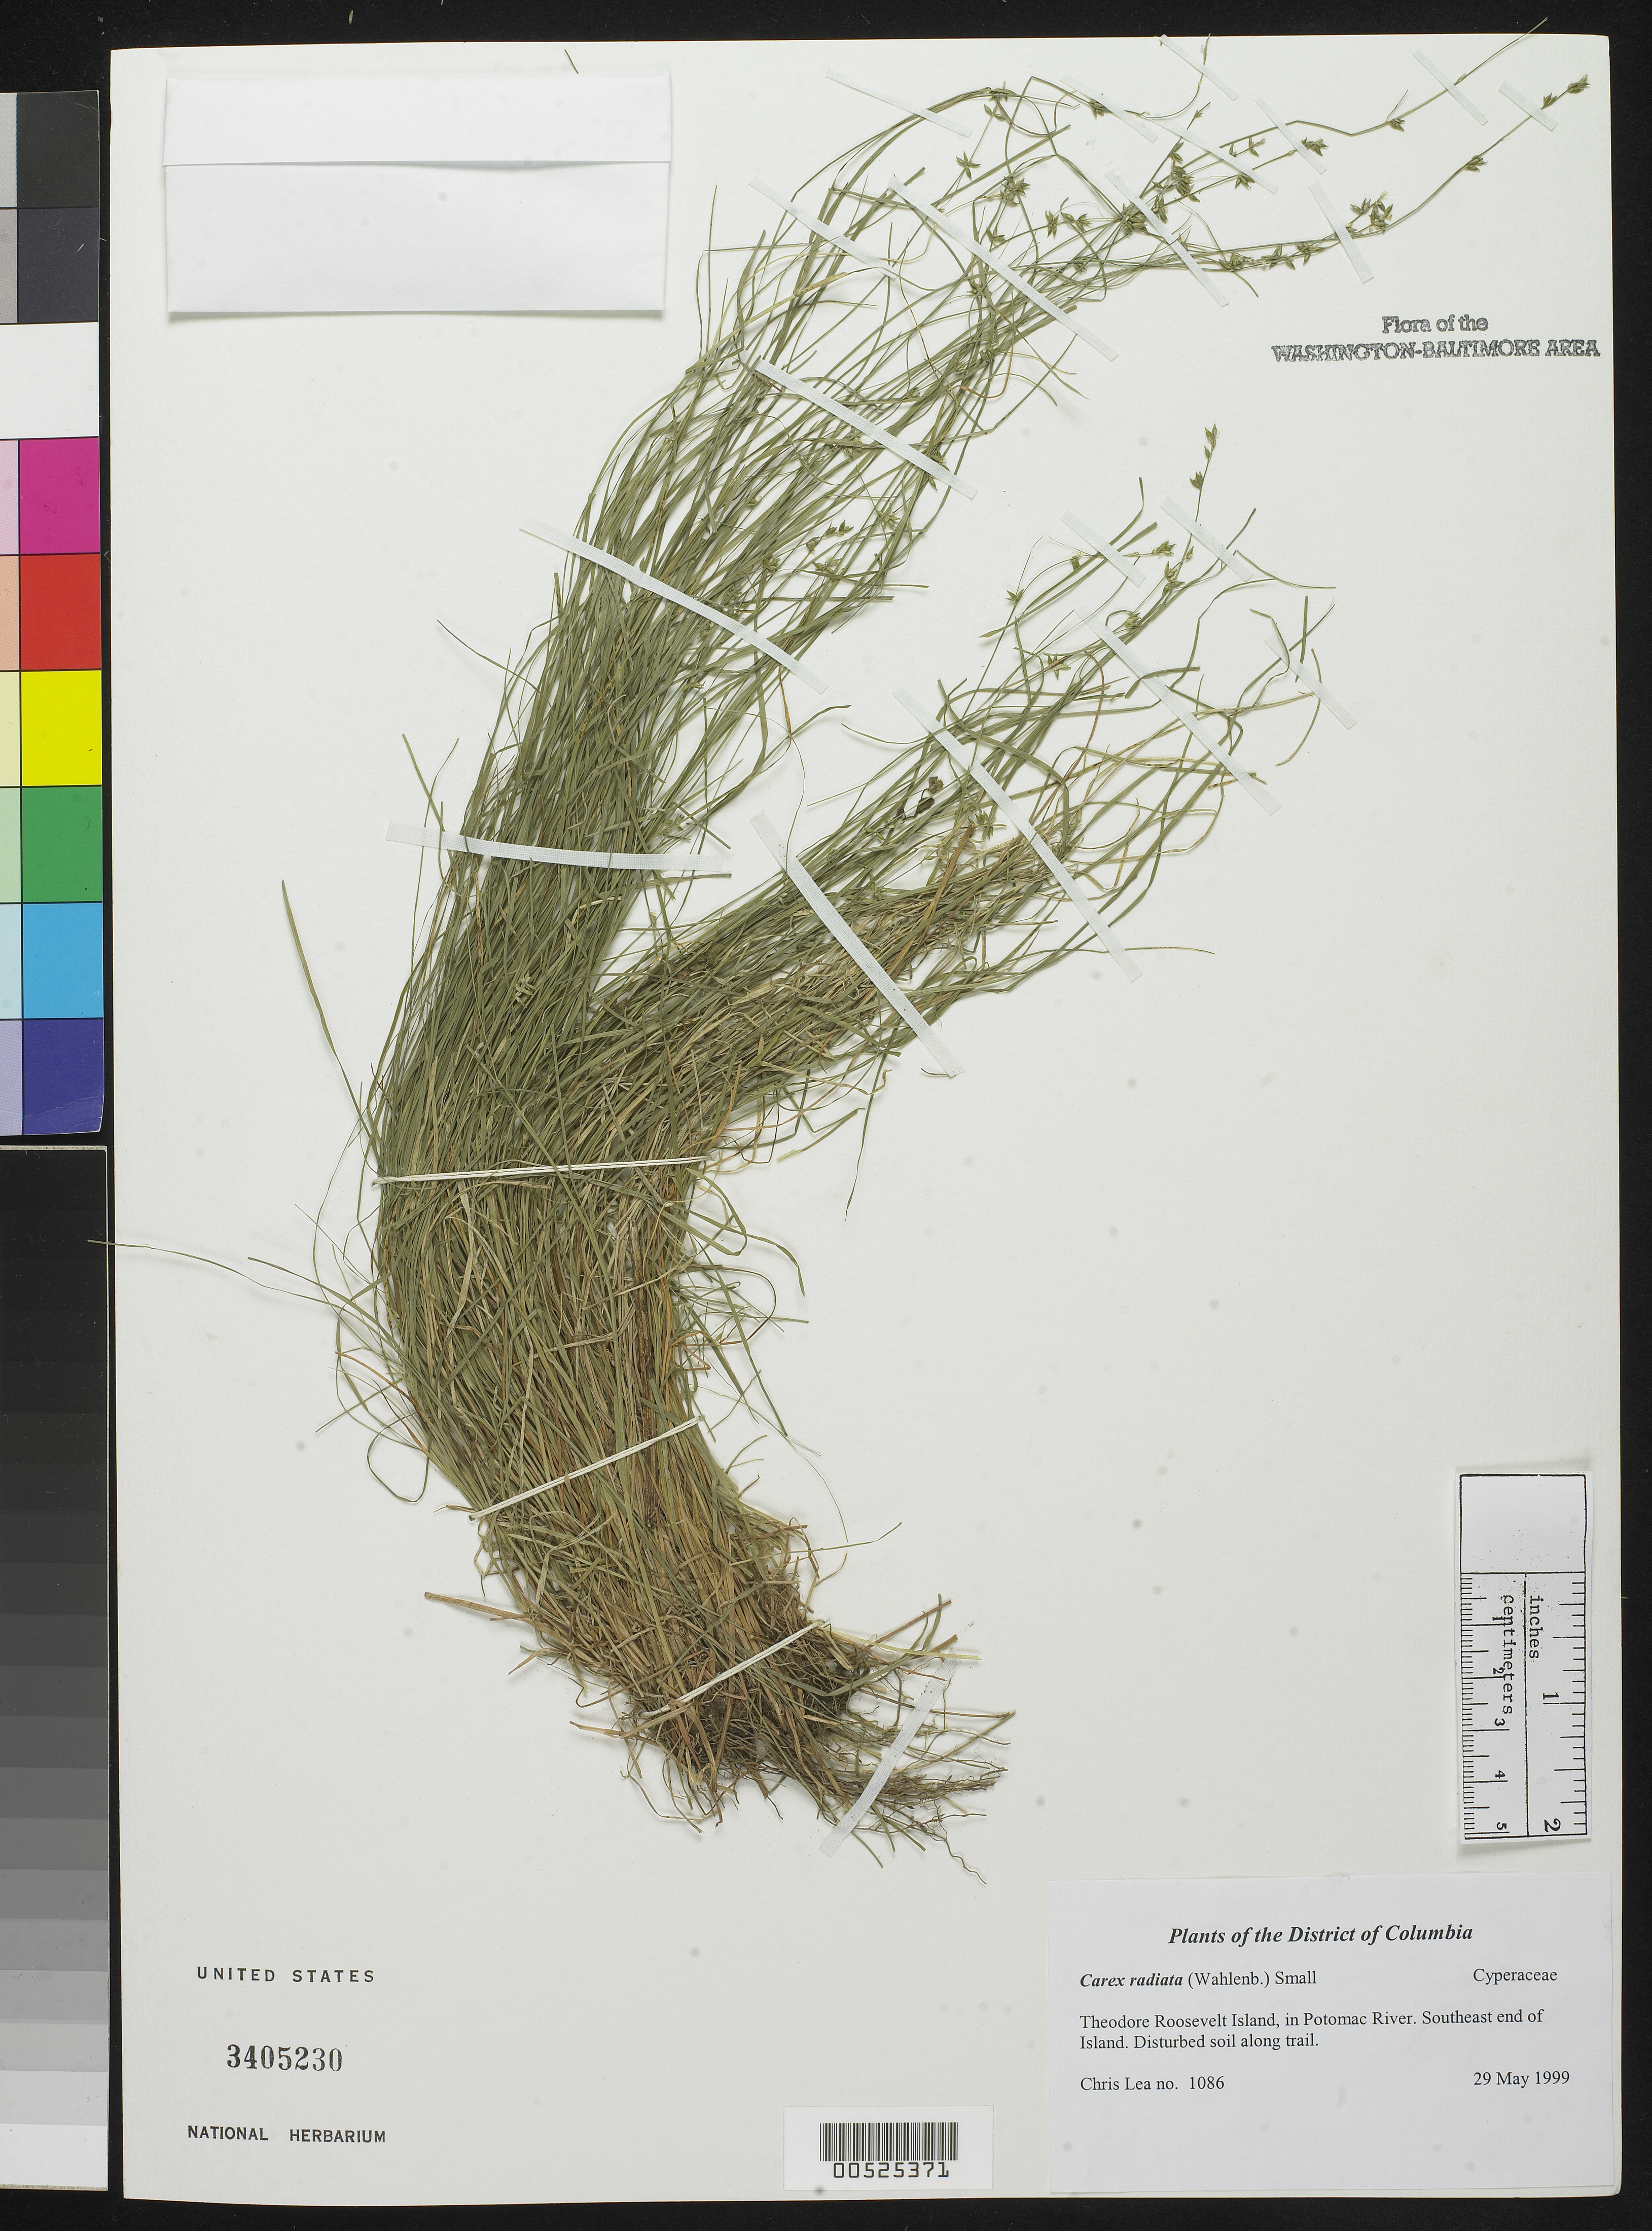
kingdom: Plantae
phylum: Tracheophyta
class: Liliopsida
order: Poales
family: Cyperaceae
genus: Carex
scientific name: Carex radiata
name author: (Wahlenb.) Small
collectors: C. Lea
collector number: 1086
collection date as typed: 29 May 1999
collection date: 1999-05-29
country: United States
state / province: District of Columbia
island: Theodore Roosevelt Island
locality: Theodore Roosevelt Island, in Potomac River. South end of Island.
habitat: Disturbed soil along trail.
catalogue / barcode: US 3405230